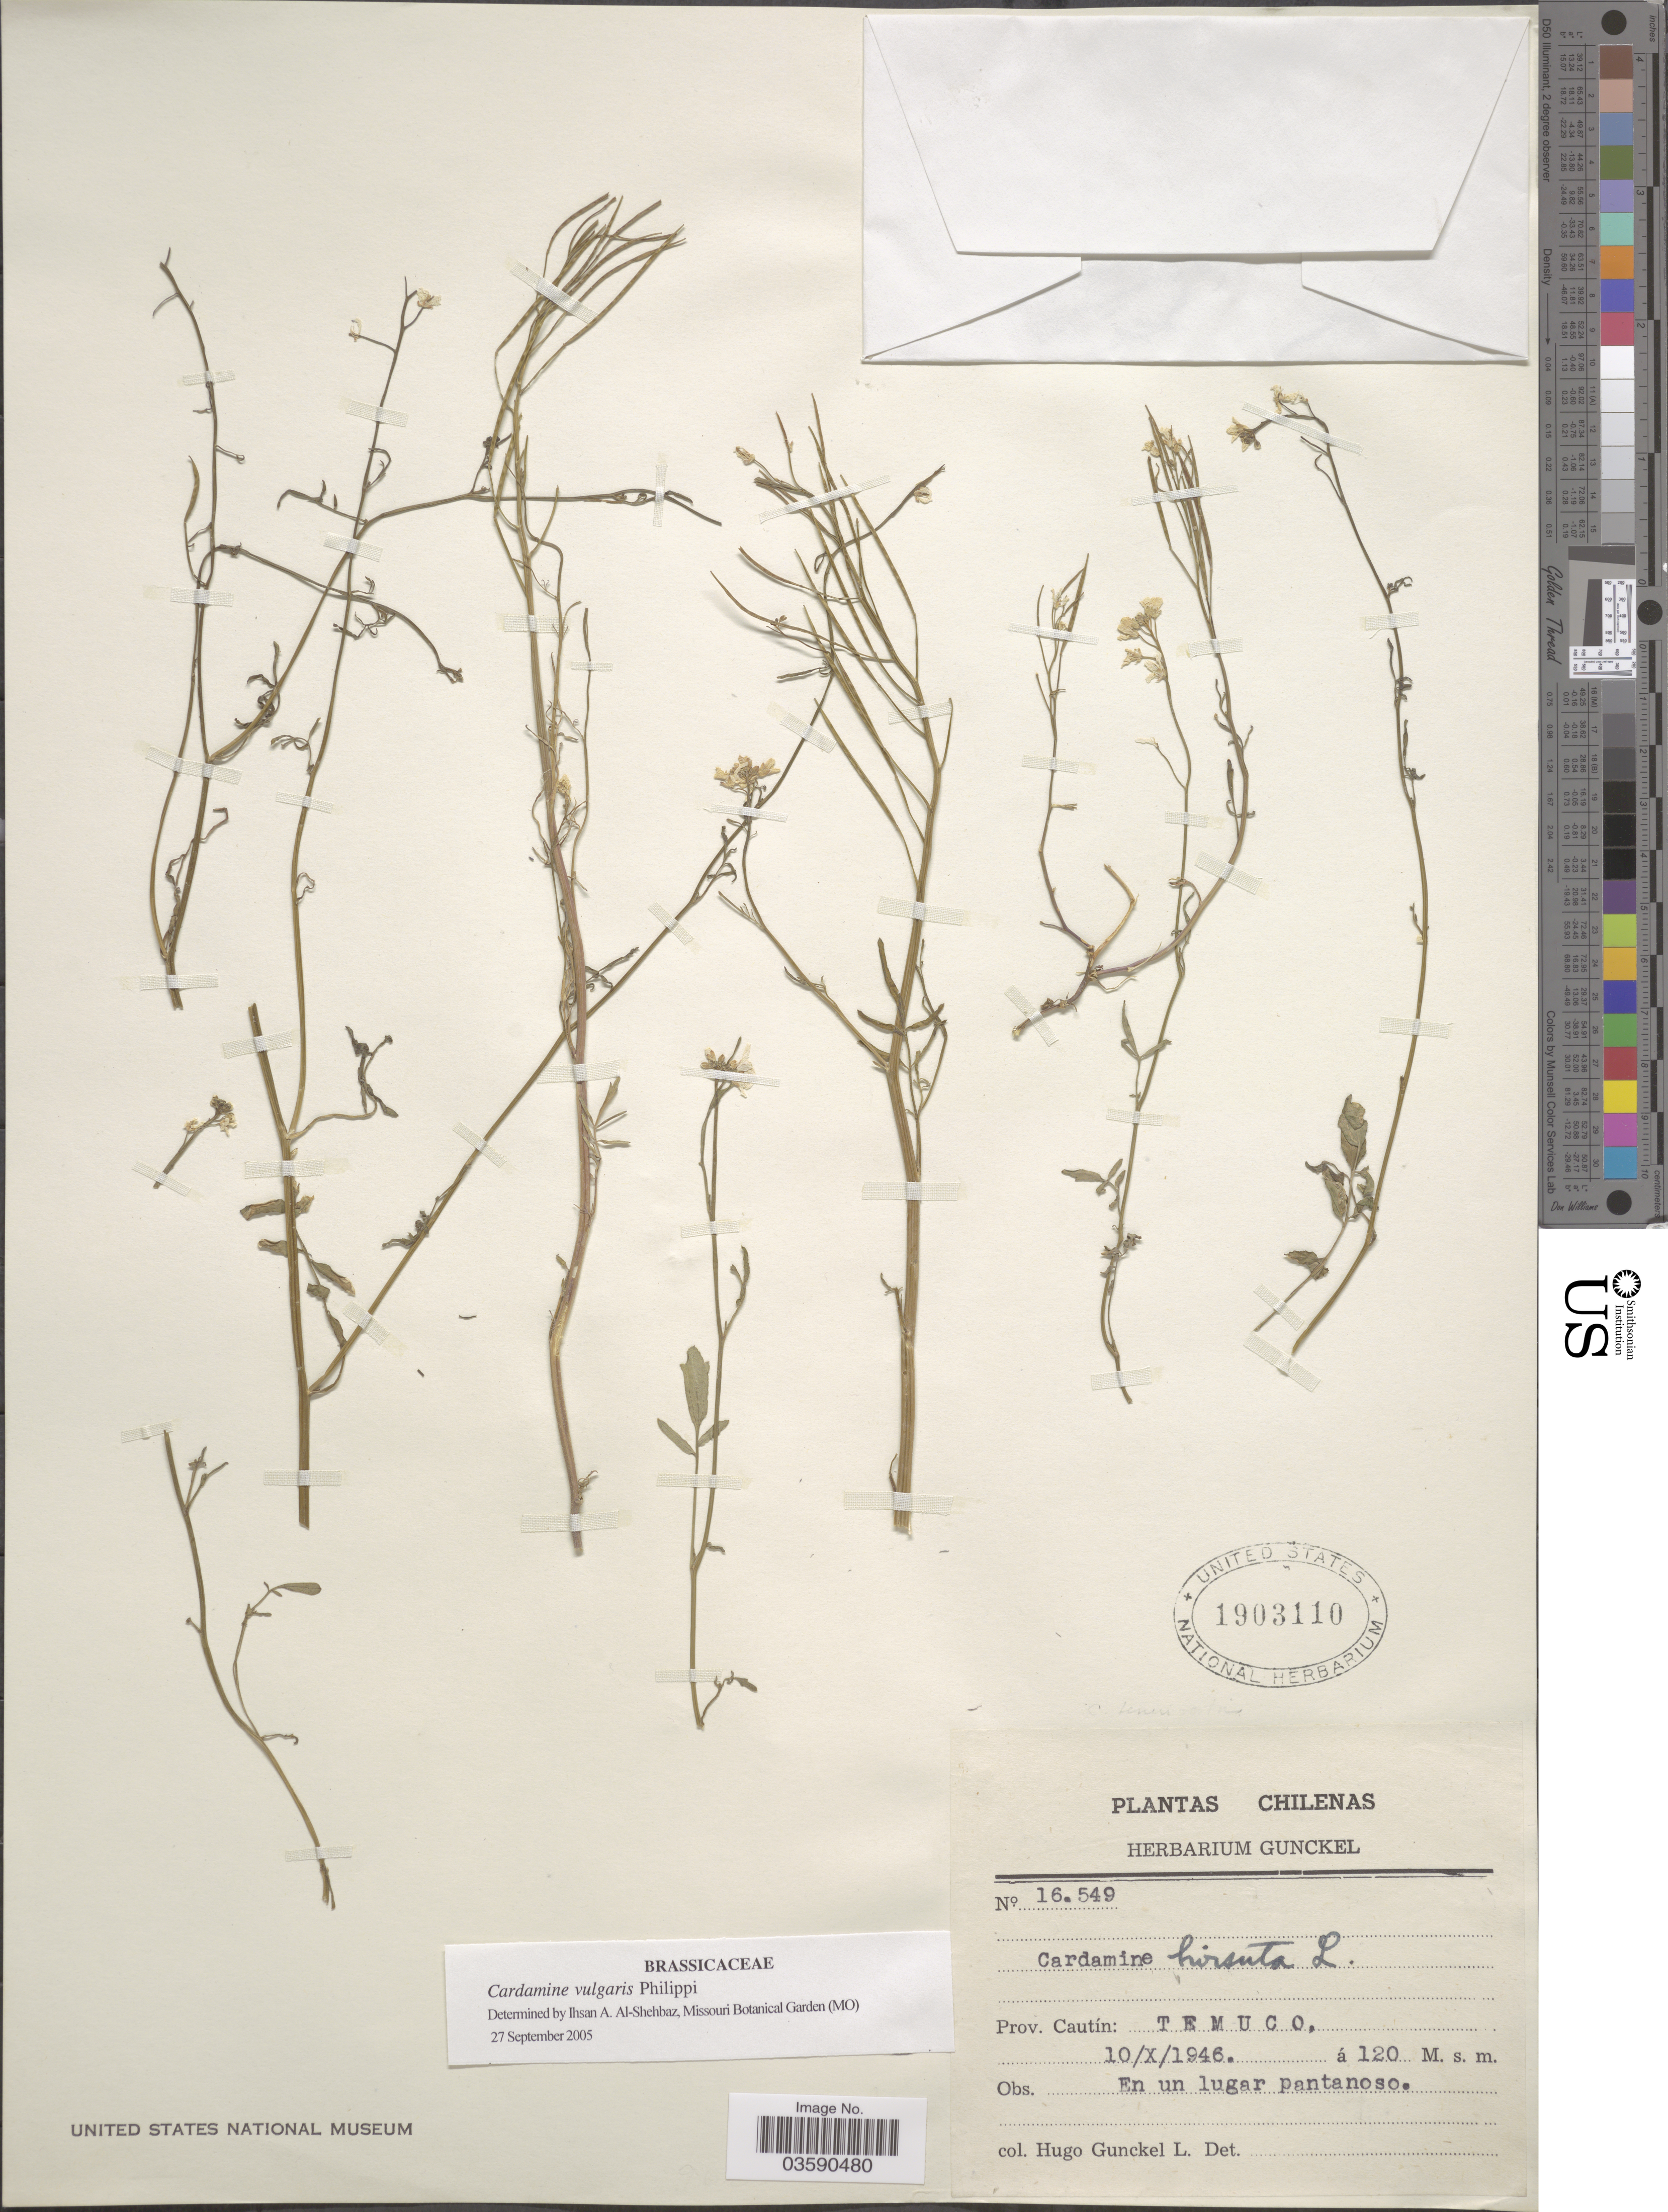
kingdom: Plantae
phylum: Tracheophyta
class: Magnoliopsida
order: Brassicales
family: Brassicaceae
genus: Cardamine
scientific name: Cardamine vulgaris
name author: Phil.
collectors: H. Gunckel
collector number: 16549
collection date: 1946-10-10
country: Chile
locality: Prov. Cautín: Temuco.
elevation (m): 120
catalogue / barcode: US 1903110